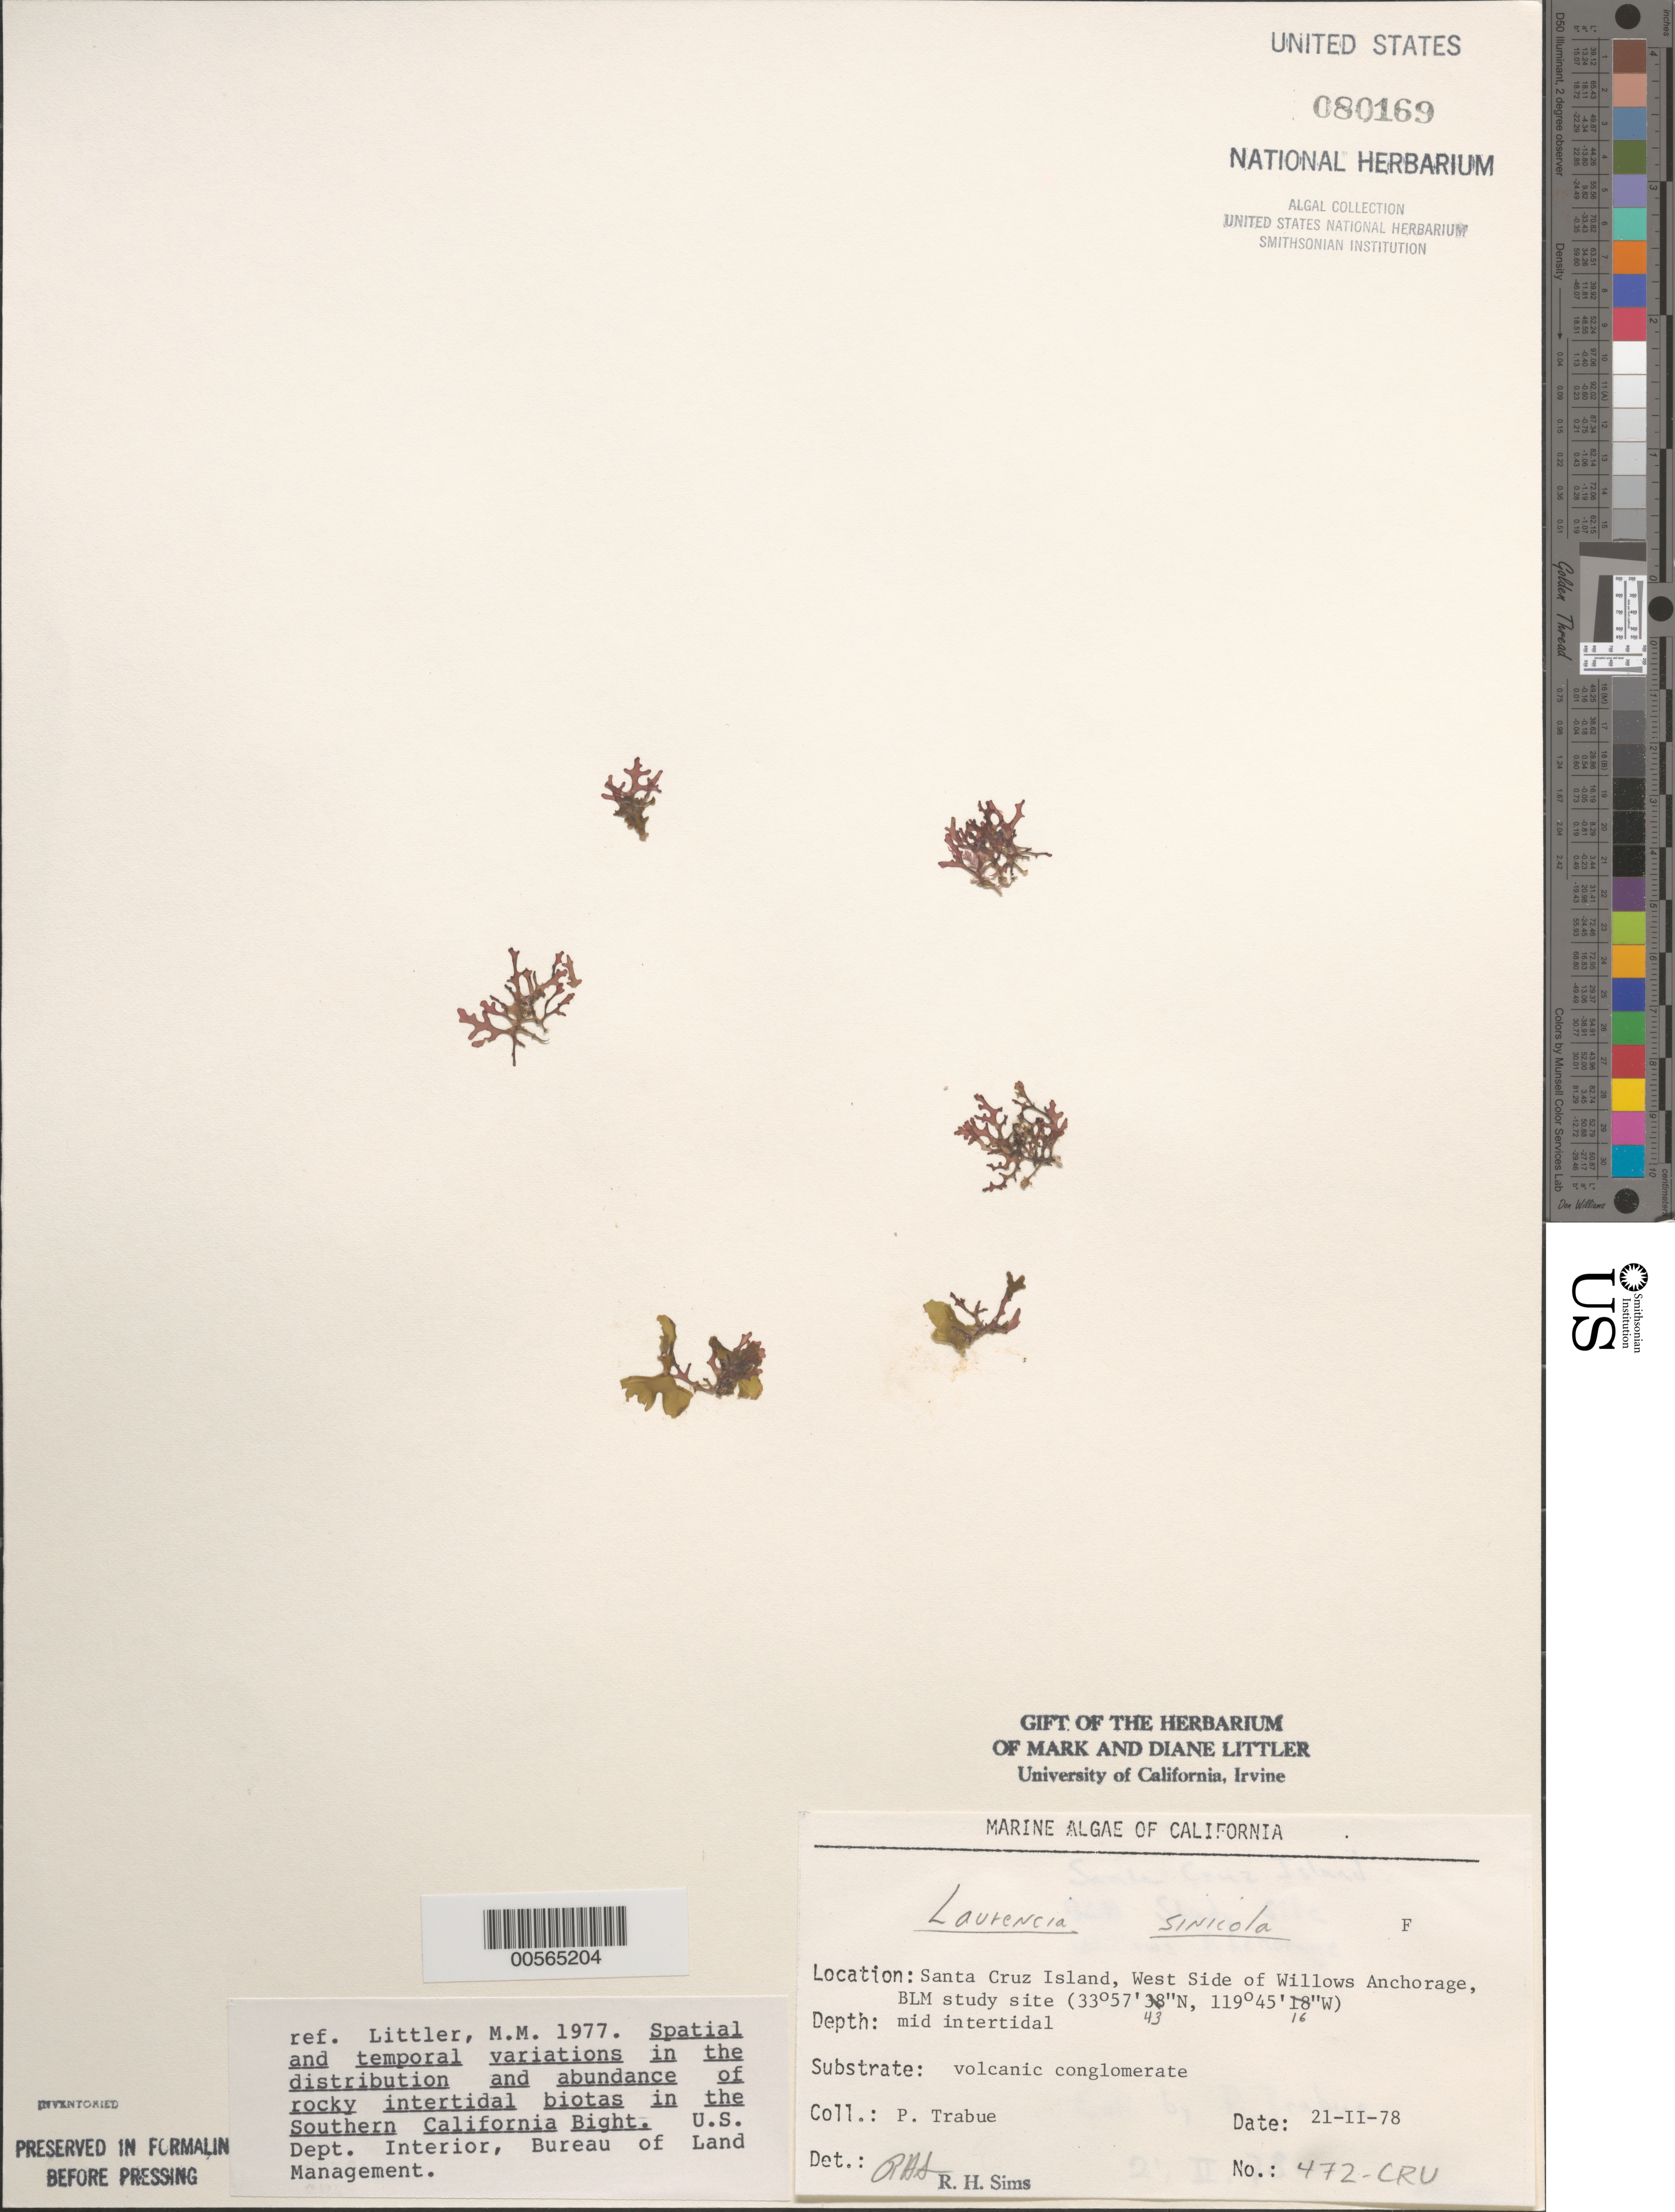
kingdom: Plantae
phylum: Rhodophyta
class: Florideophyceae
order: Ceramiales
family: Rhodomelaceae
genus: Osmundea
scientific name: Osmundea sinicola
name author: (Setchell & N.L. Gardner) K.W. Nam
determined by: Algae name updating Project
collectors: P. J. Trabue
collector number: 472-cru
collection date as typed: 21 Feb 1978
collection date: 1978-02-21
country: United States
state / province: California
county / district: Santa Barbara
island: Santa Cruz Island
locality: Willows Anchorage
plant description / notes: BLM-SOCALBIGHT Rocky Intertidal Survey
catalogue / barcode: US 80169